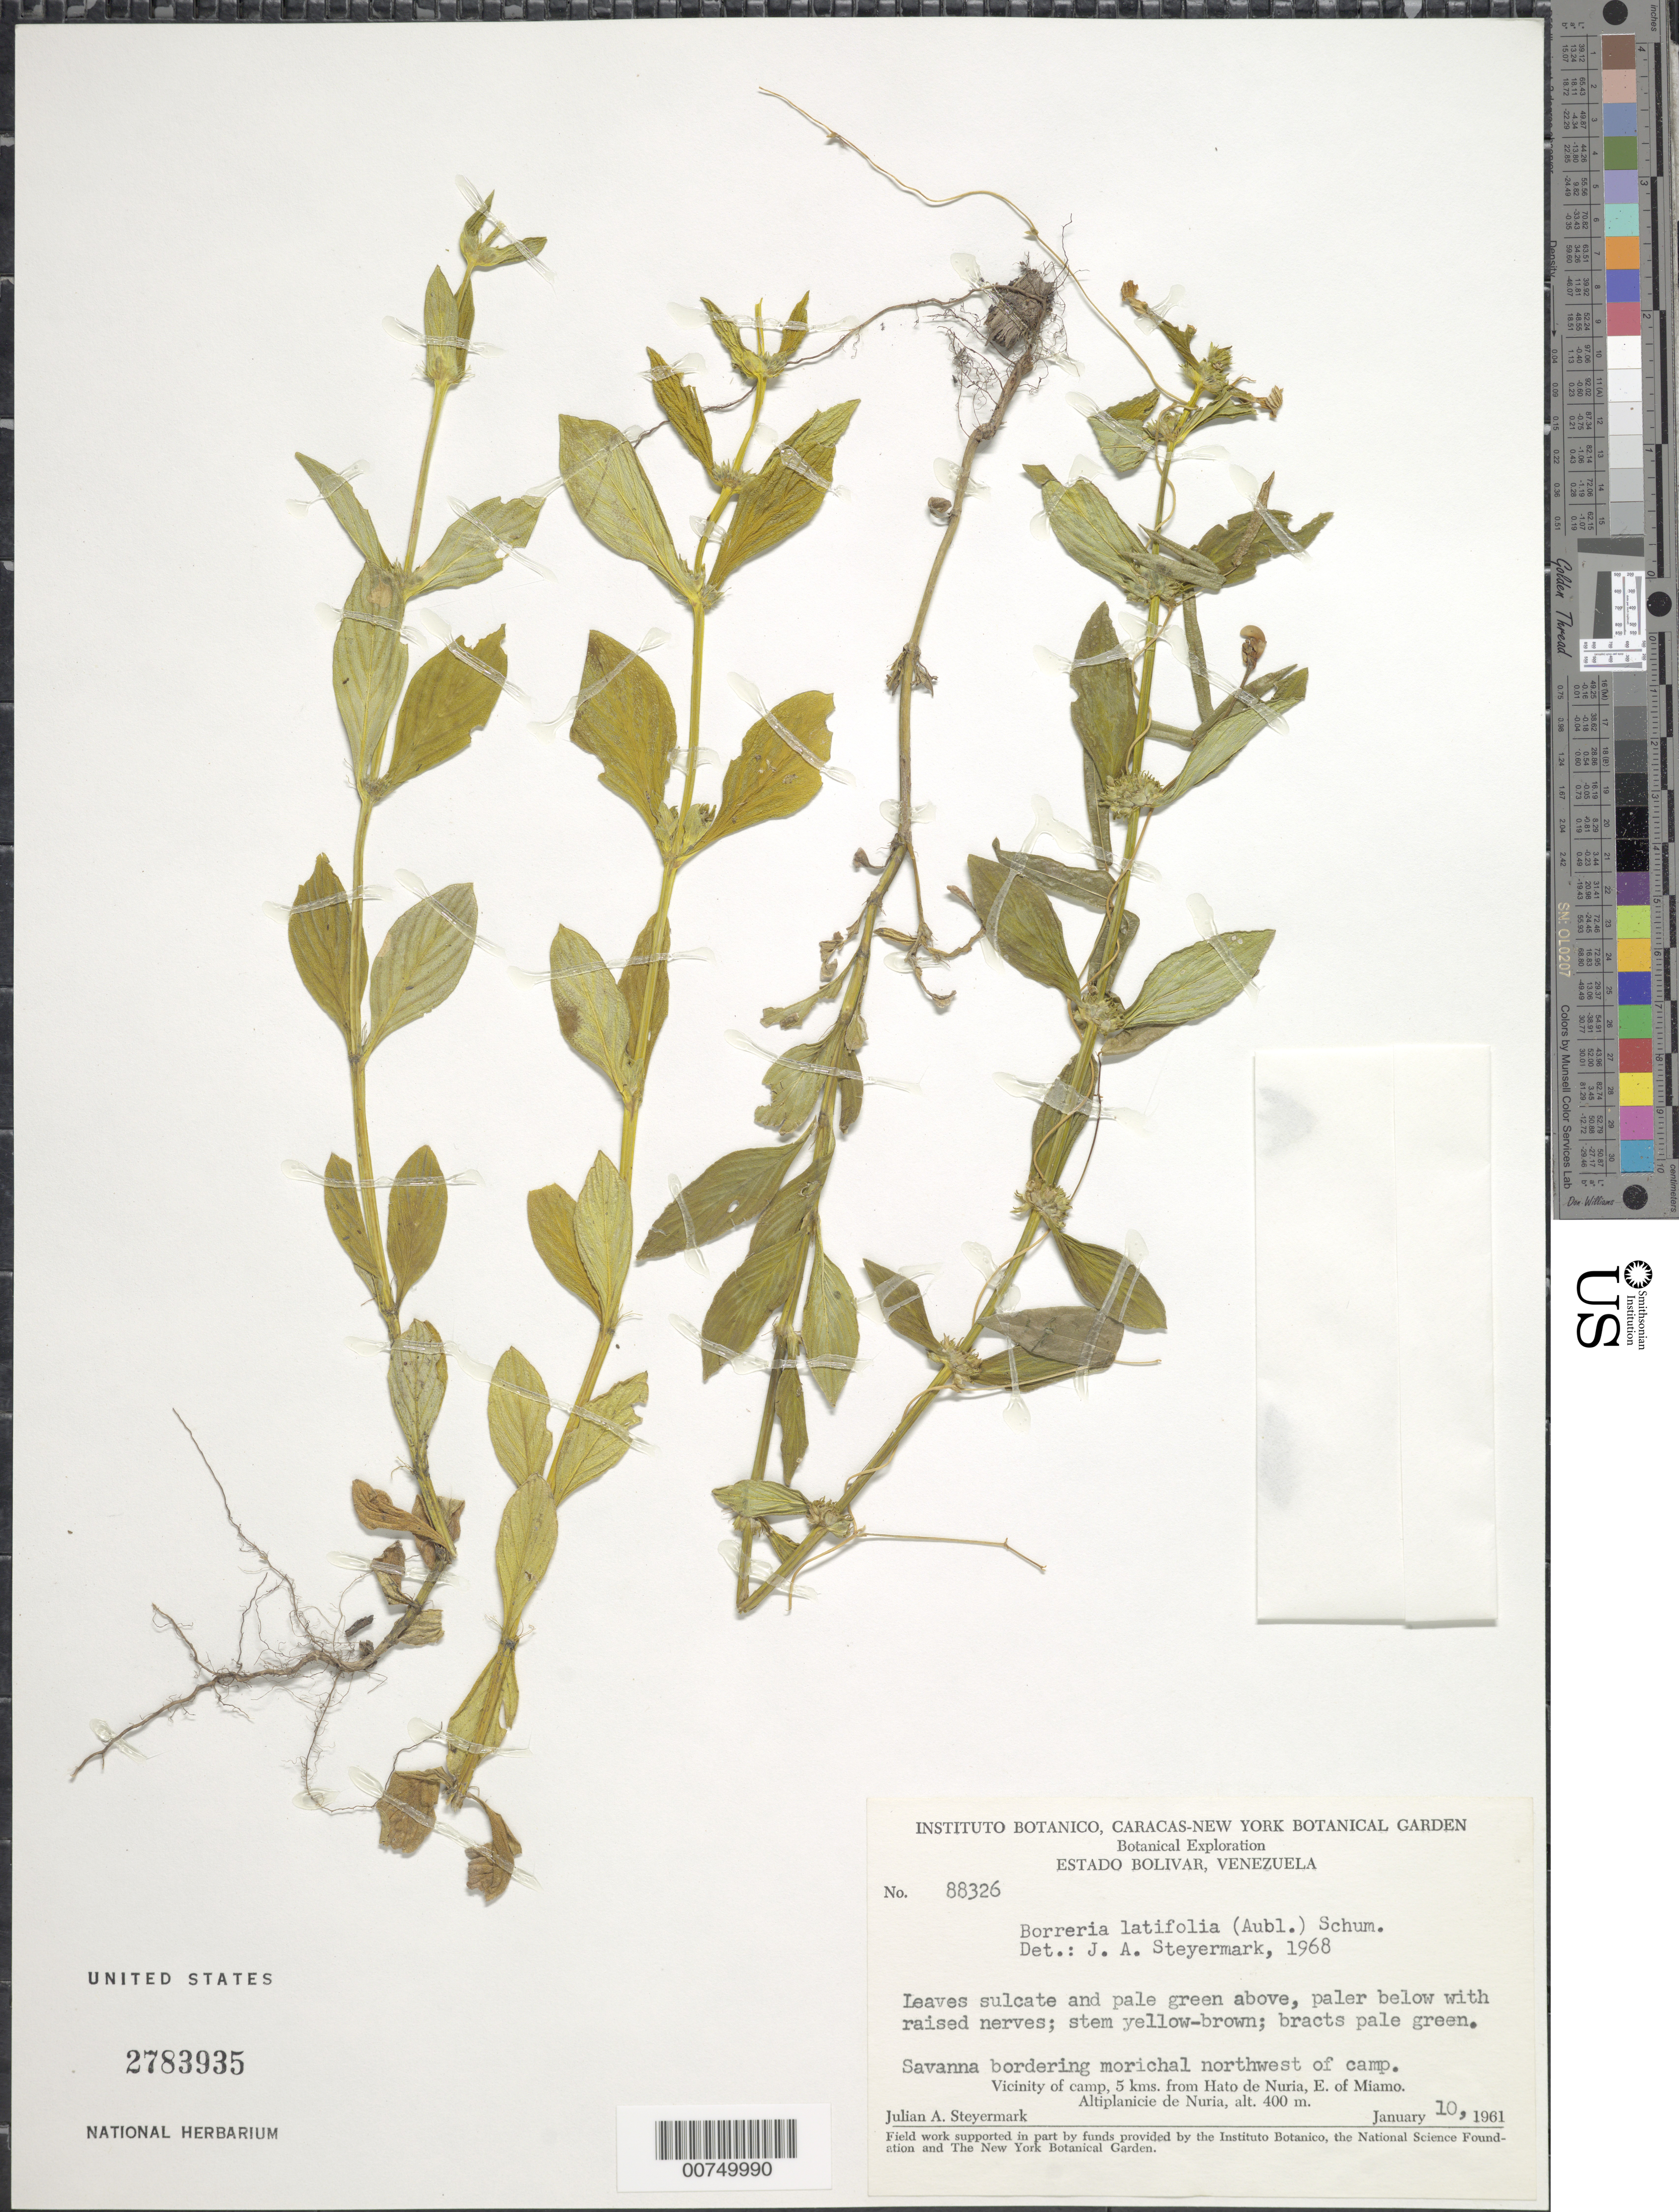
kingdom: Plantae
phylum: Tracheophyta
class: Magnoliopsida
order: Gentianales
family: Rubiaceae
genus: Borreria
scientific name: Borreria latifolia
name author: (Aubl.) K. Schum.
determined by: Standley, J. P.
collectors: J. Steyermark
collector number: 88326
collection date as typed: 10-Jan-61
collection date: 1961-01-10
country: Venezuela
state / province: Bolívar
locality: Hato de Nuria, 5 km from; E of Miamo, Altiplanicie de Nuria, vic of camp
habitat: Vic of camp; savanna bordering morichal NW of camp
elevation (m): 400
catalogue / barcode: US 2783935